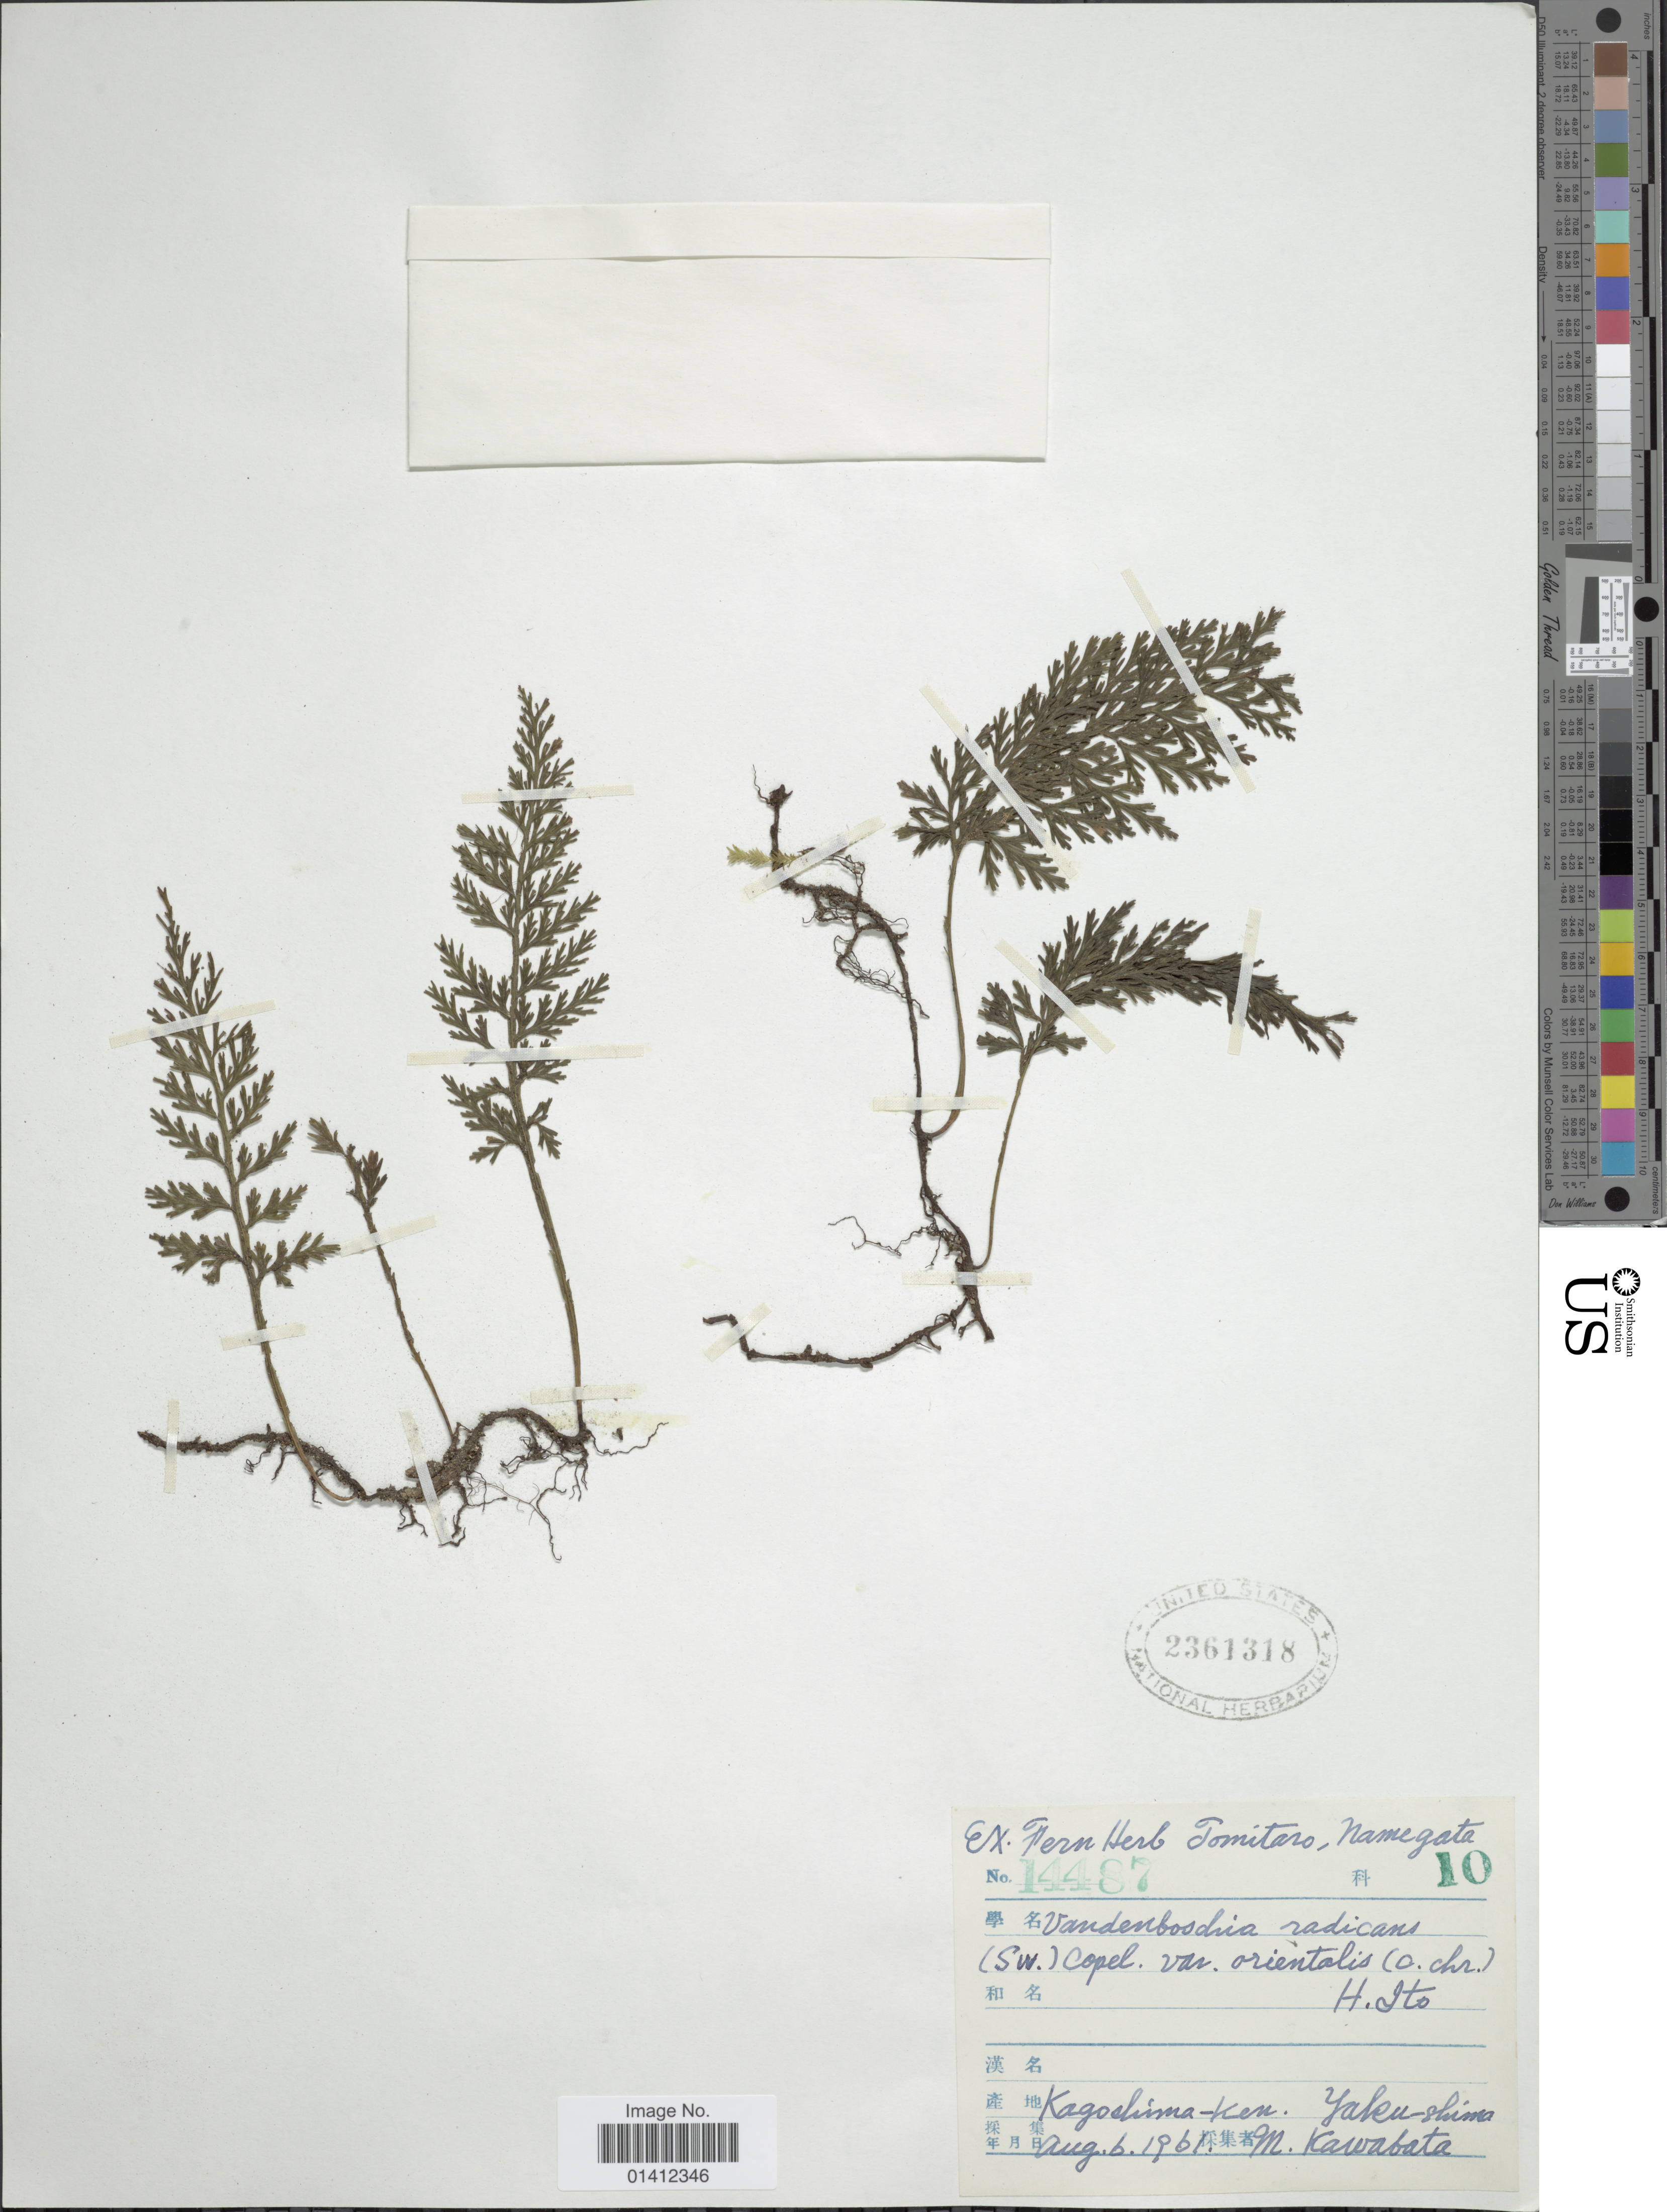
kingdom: Plantae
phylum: Tracheophyta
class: Polypodiopsida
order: Hymenophyllales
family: Hymenophyllaceae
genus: Vandenboschia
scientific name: Vandenboschia radicans var. orientalis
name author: (C. Chr.) H. Itô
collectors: ex herb. Tomitaro Namegata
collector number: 14487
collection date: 1961-08-06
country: Japan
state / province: Kagosima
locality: Kagoshima-ken, Yaku-shima, M. Kawabata.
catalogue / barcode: US 2361318